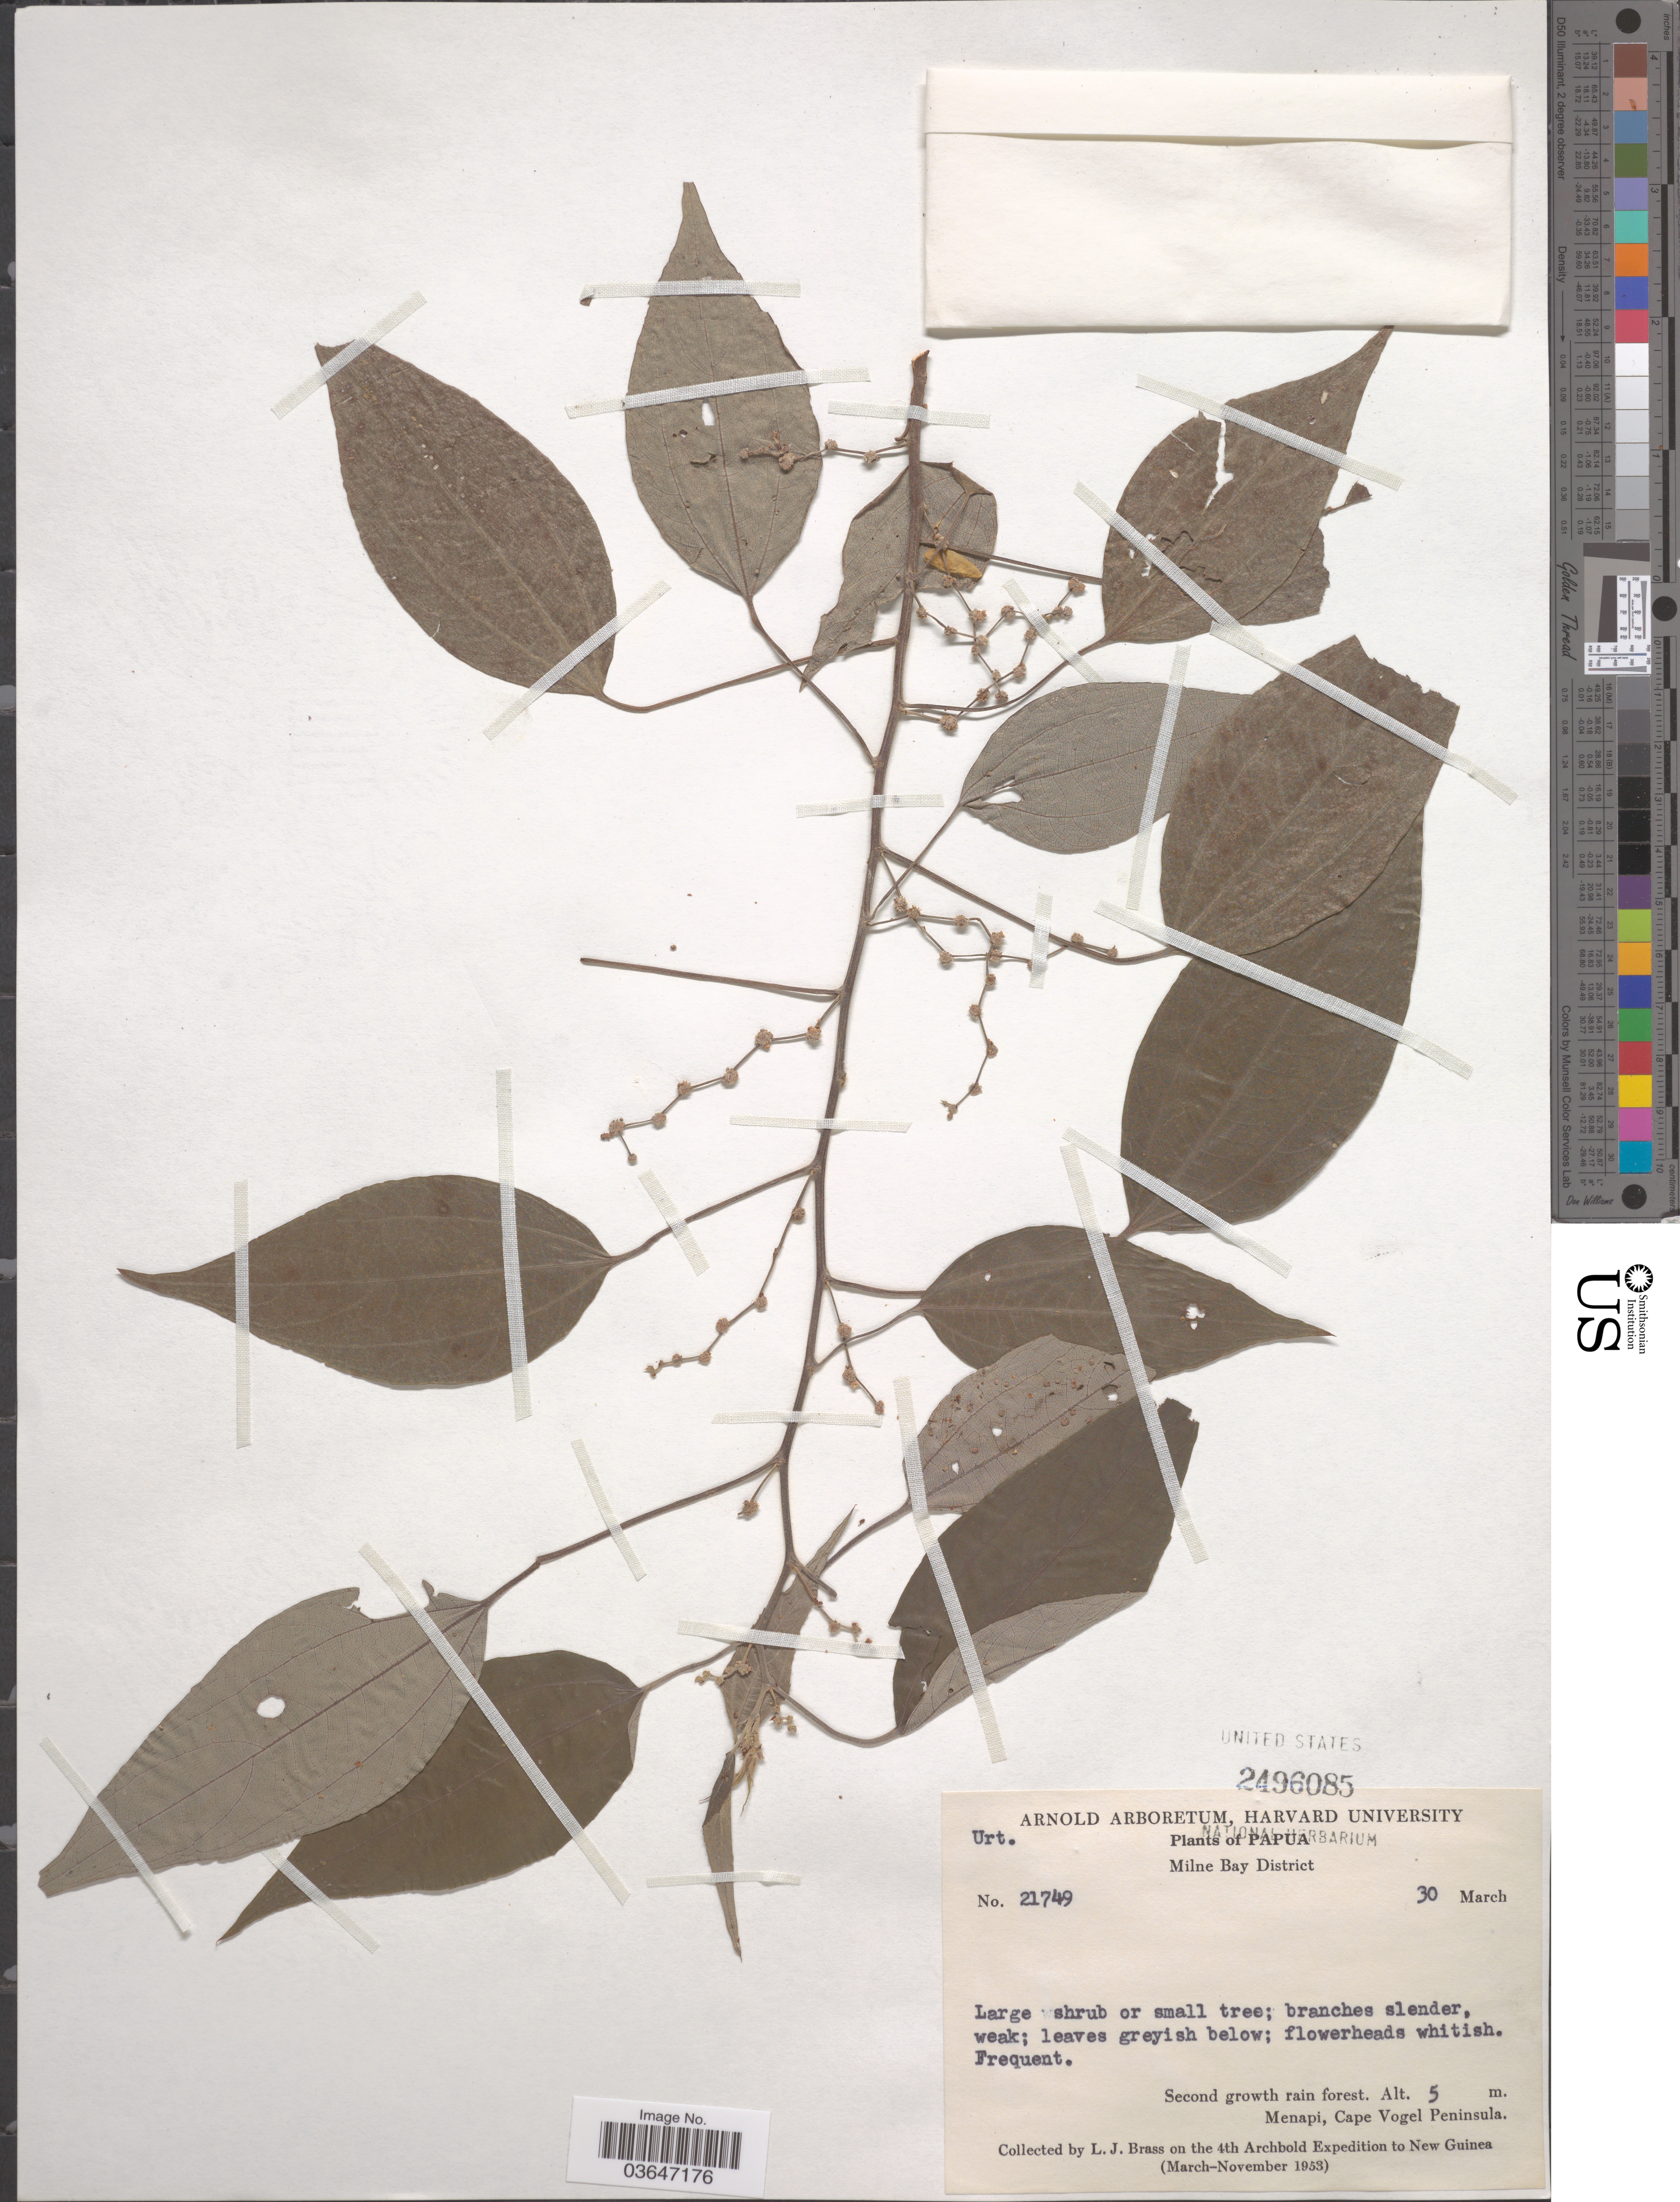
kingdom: Plantae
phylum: Tracheophyta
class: Magnoliopsida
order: Proteales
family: Proteaceae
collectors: L. J. Brass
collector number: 21749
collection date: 1953-03-30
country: Papua New Guinea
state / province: Milne Bay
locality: Papua. Milne Bay District. Menapi, Cape Vogel Peninsula. New Guinea.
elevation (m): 5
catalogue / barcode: US 2496085